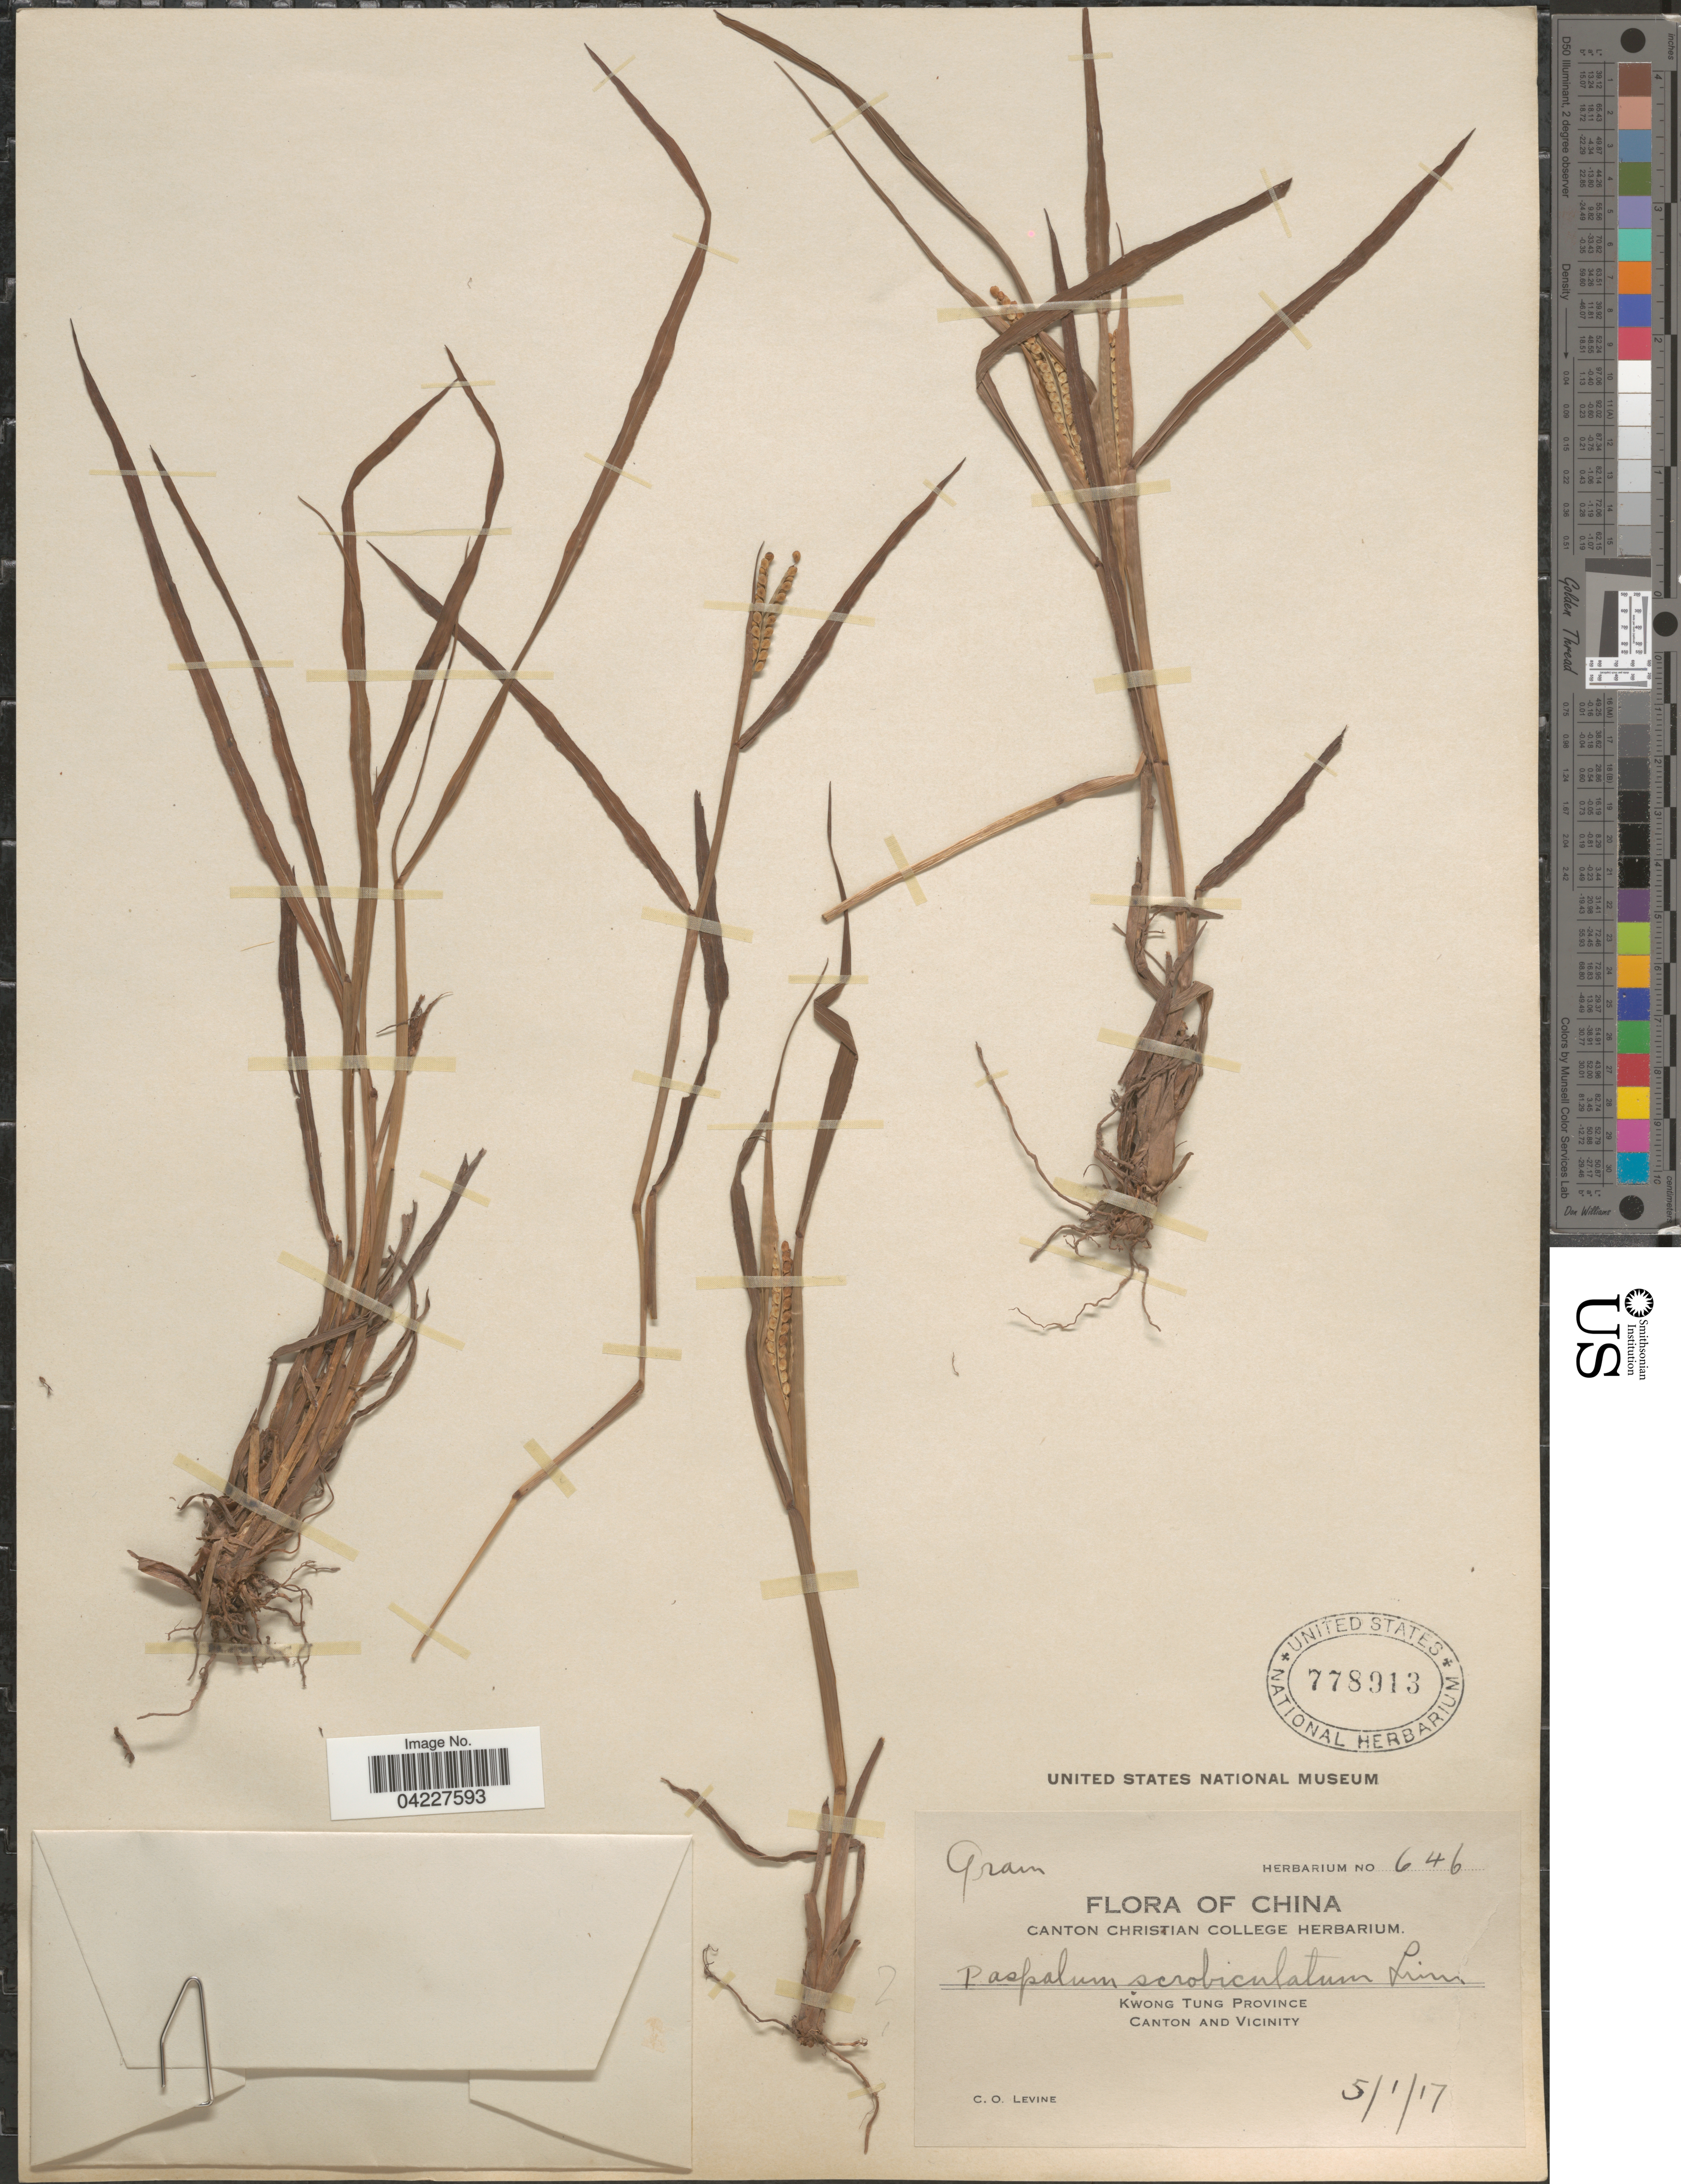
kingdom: Plantae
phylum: Tracheophyta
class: Liliopsida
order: Poales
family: Poaceae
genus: Paspalum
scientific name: Paspalum scrobiculatum var. bispicatum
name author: Hack. ex Merr.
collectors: C. O. Levine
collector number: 646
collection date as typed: Transcribed d/m/y: 5/1/17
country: China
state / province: Guangdong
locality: Kwong Tung Province. Canton And Vicinity.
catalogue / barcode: US 778913